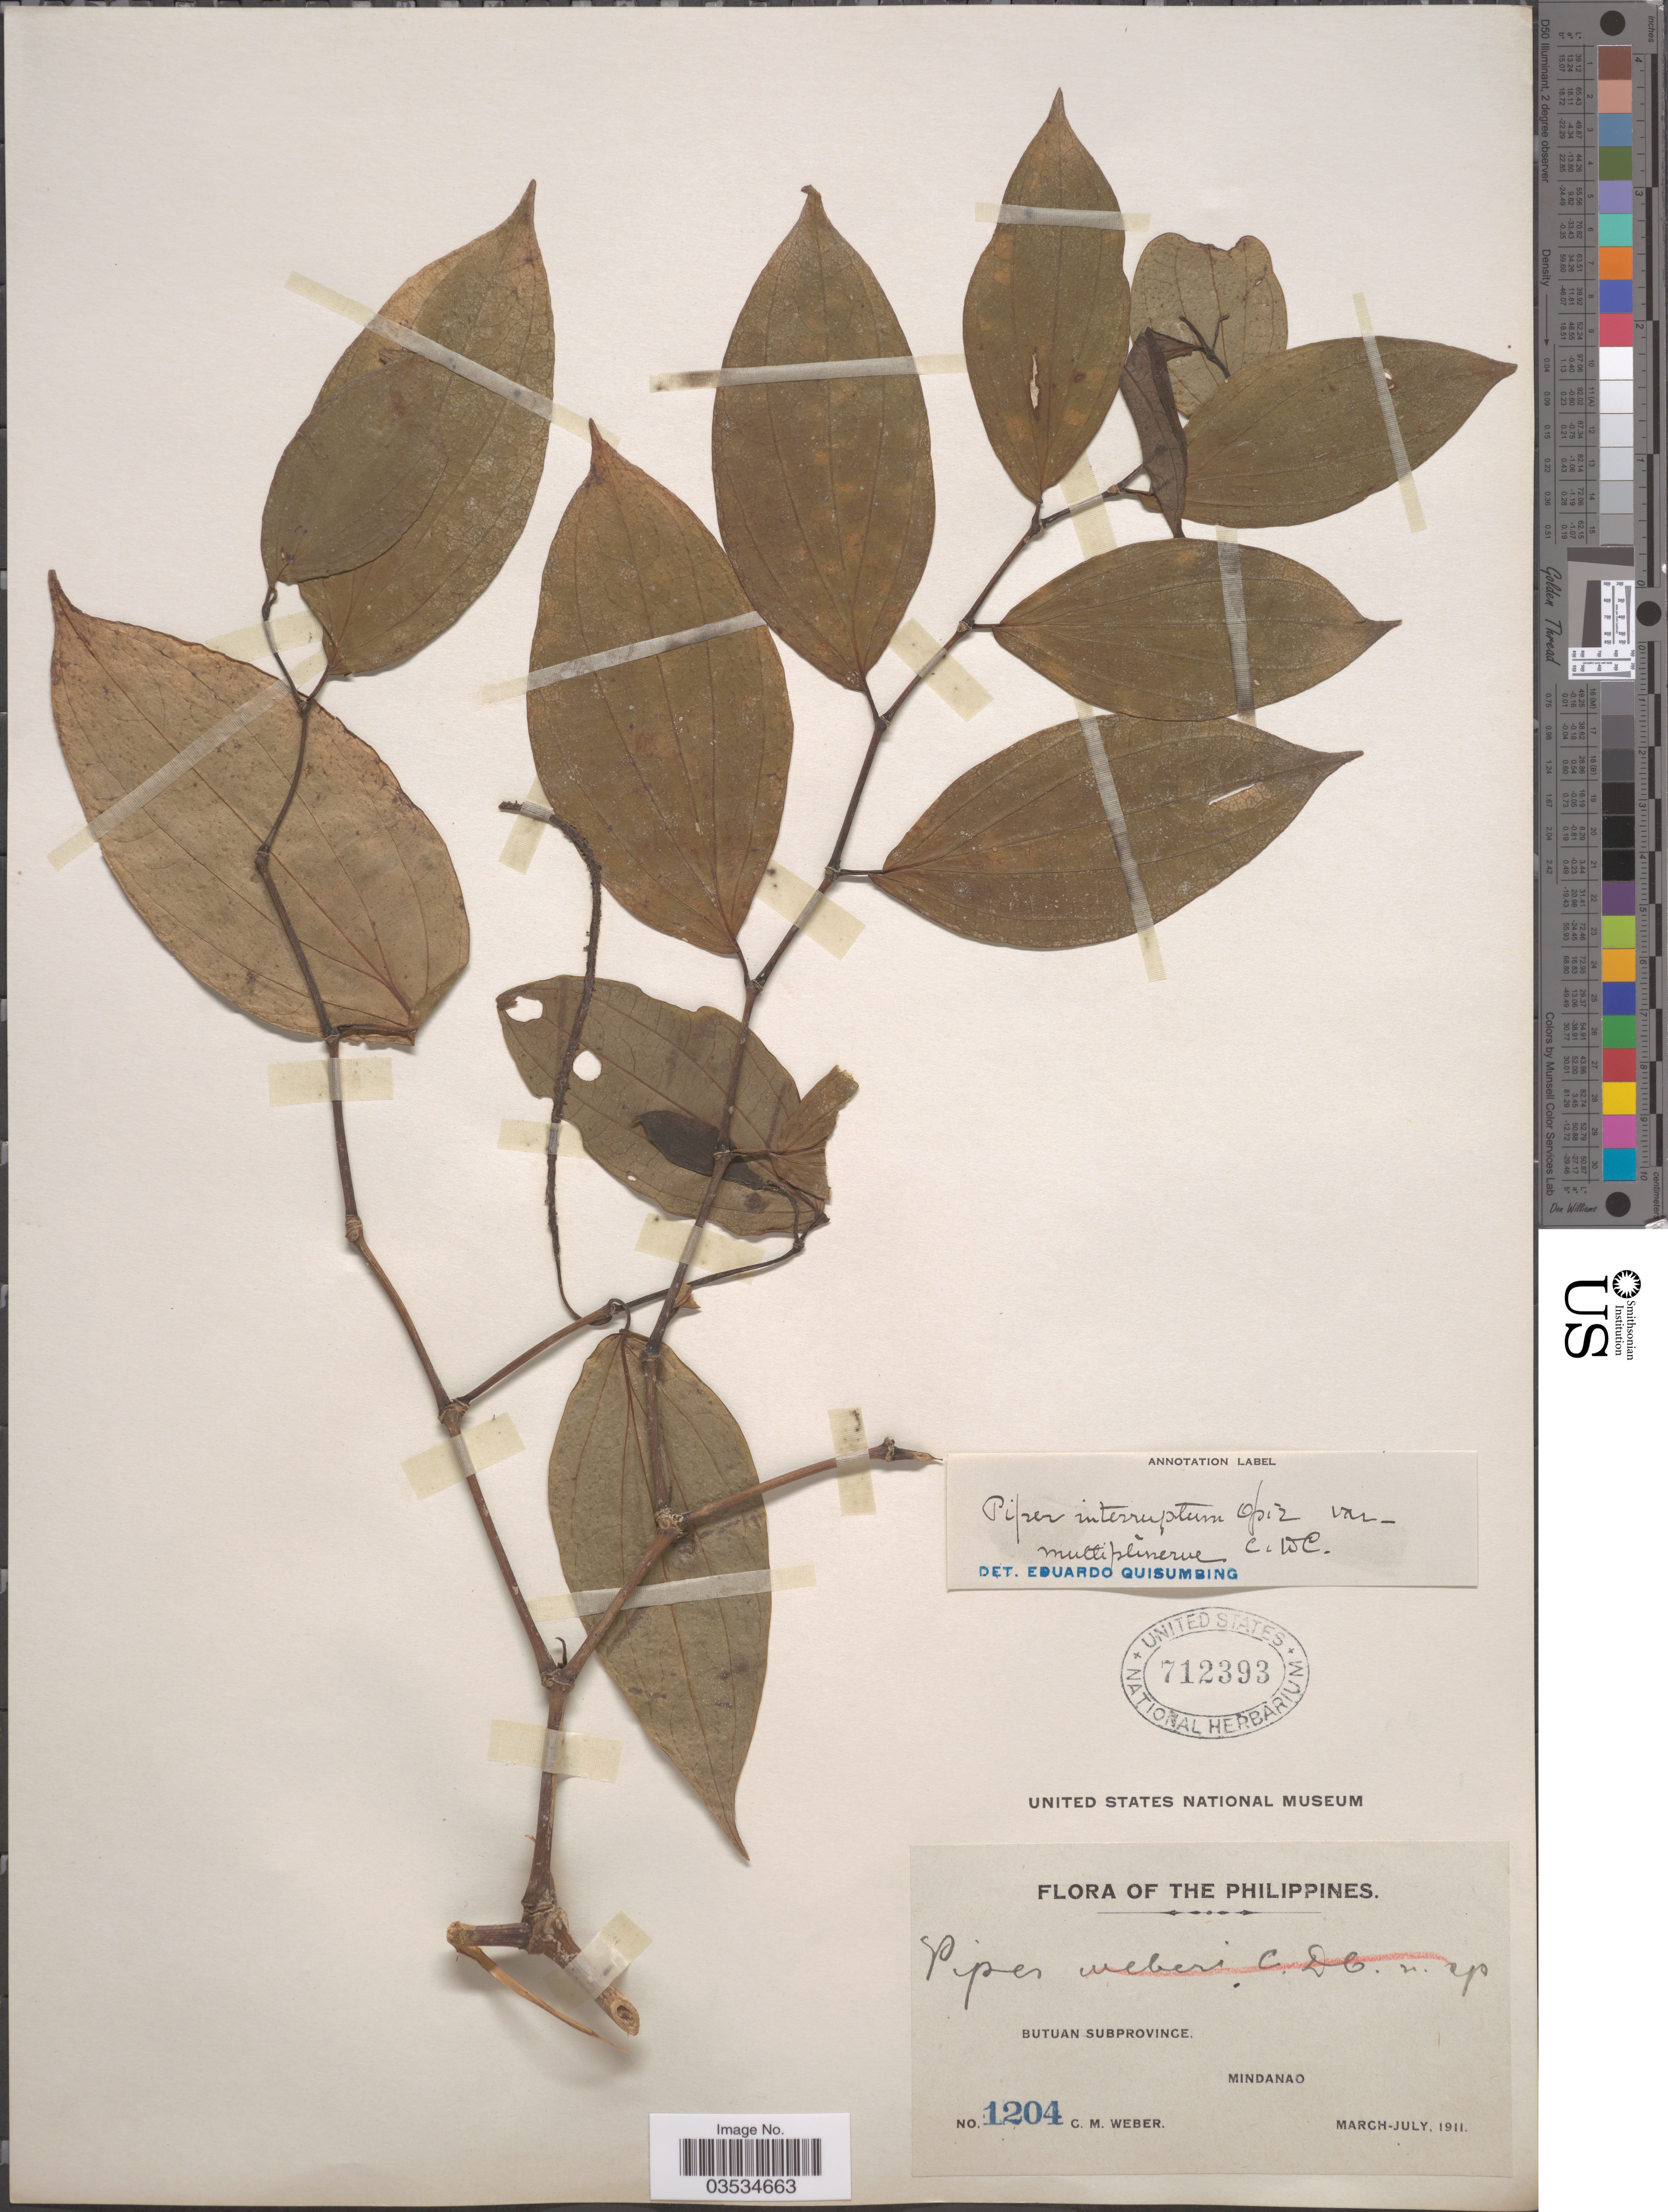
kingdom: Plantae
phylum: Tracheophyta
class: Magnoliopsida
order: Piperales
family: Piperaceae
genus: Piper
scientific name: Piper interruptum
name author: Opiz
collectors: C. M. Weber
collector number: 1204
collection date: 1911-03/1911-07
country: Philippines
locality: Butuan Subprovince. Mindanao.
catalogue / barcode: US 712393